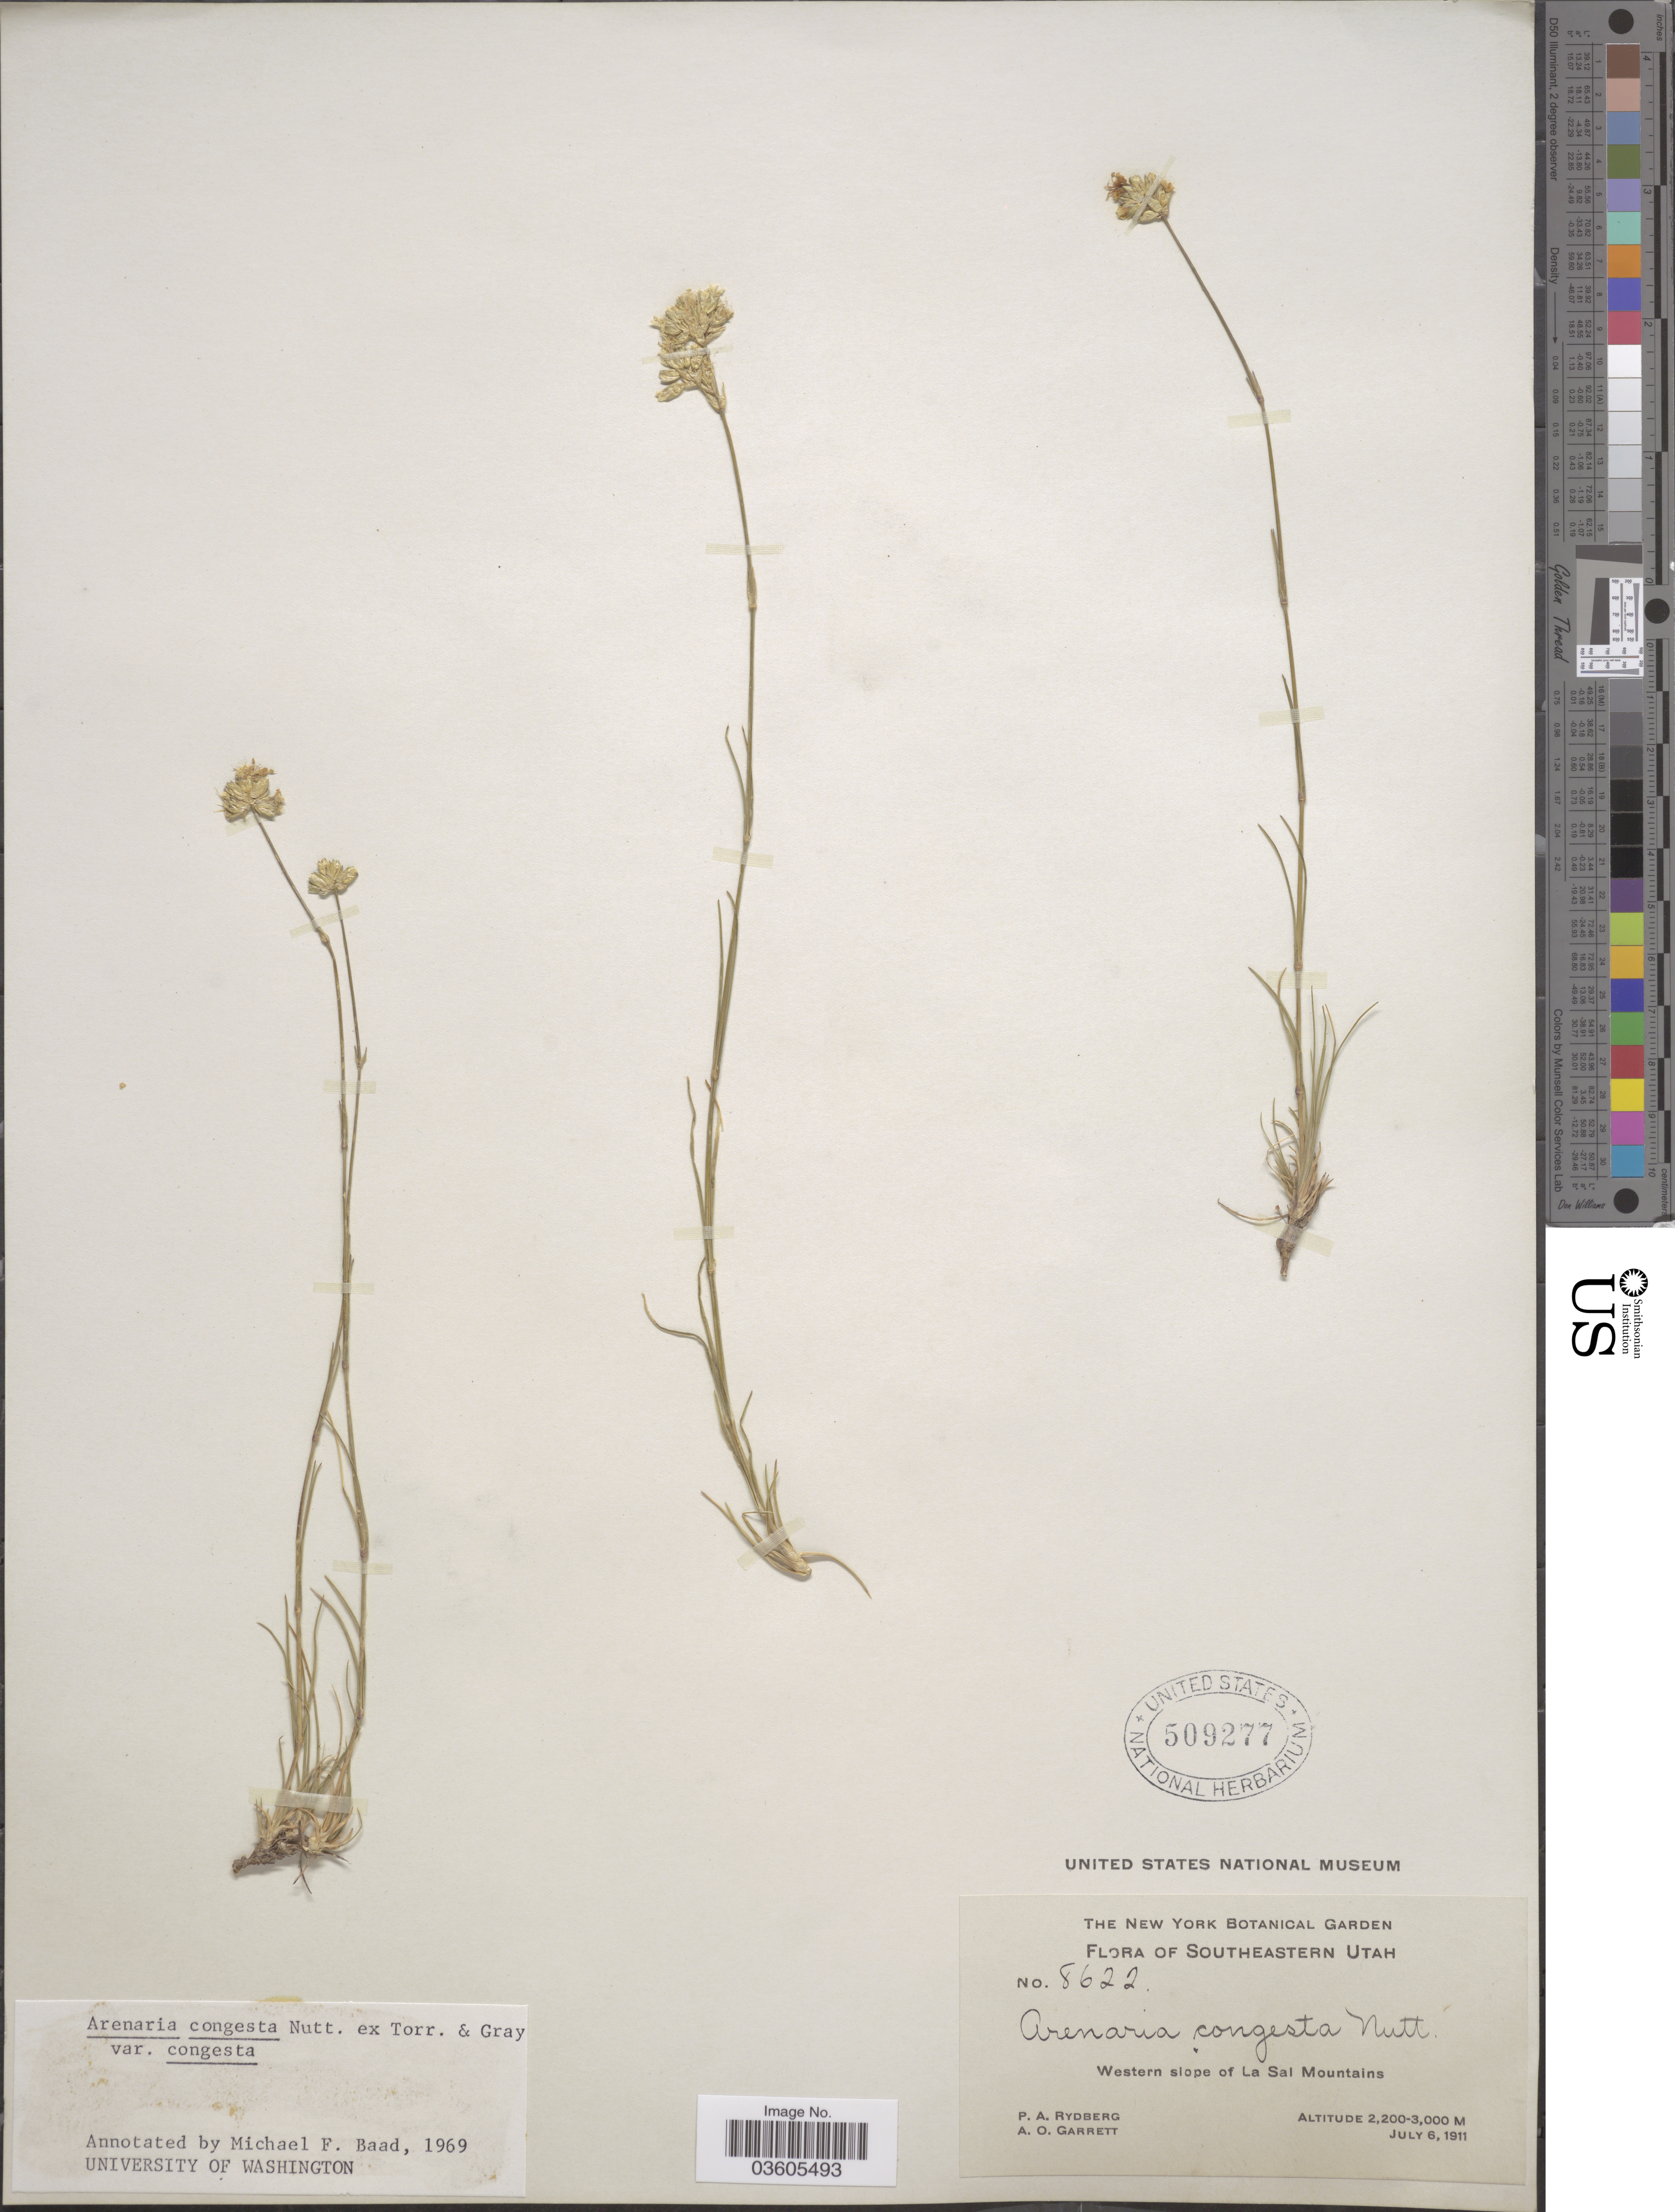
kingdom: Plantae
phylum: Tracheophyta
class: Magnoliopsida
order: Caryophyllales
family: Caryophyllaceae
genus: Eremogone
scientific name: Eremogone congesta var. congesta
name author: (Nutt.) Ikonn.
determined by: Strong, Mark T., (BOT), Smithsonian Institution - National Museum of Natural History (UNITED STATES)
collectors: P. A. Rydberg & A. O. Garrett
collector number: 8622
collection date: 1911-07-06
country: United States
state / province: Utah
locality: Southeastern Utah. Western slope of La Sal Mountains.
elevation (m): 2200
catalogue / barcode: US 509277